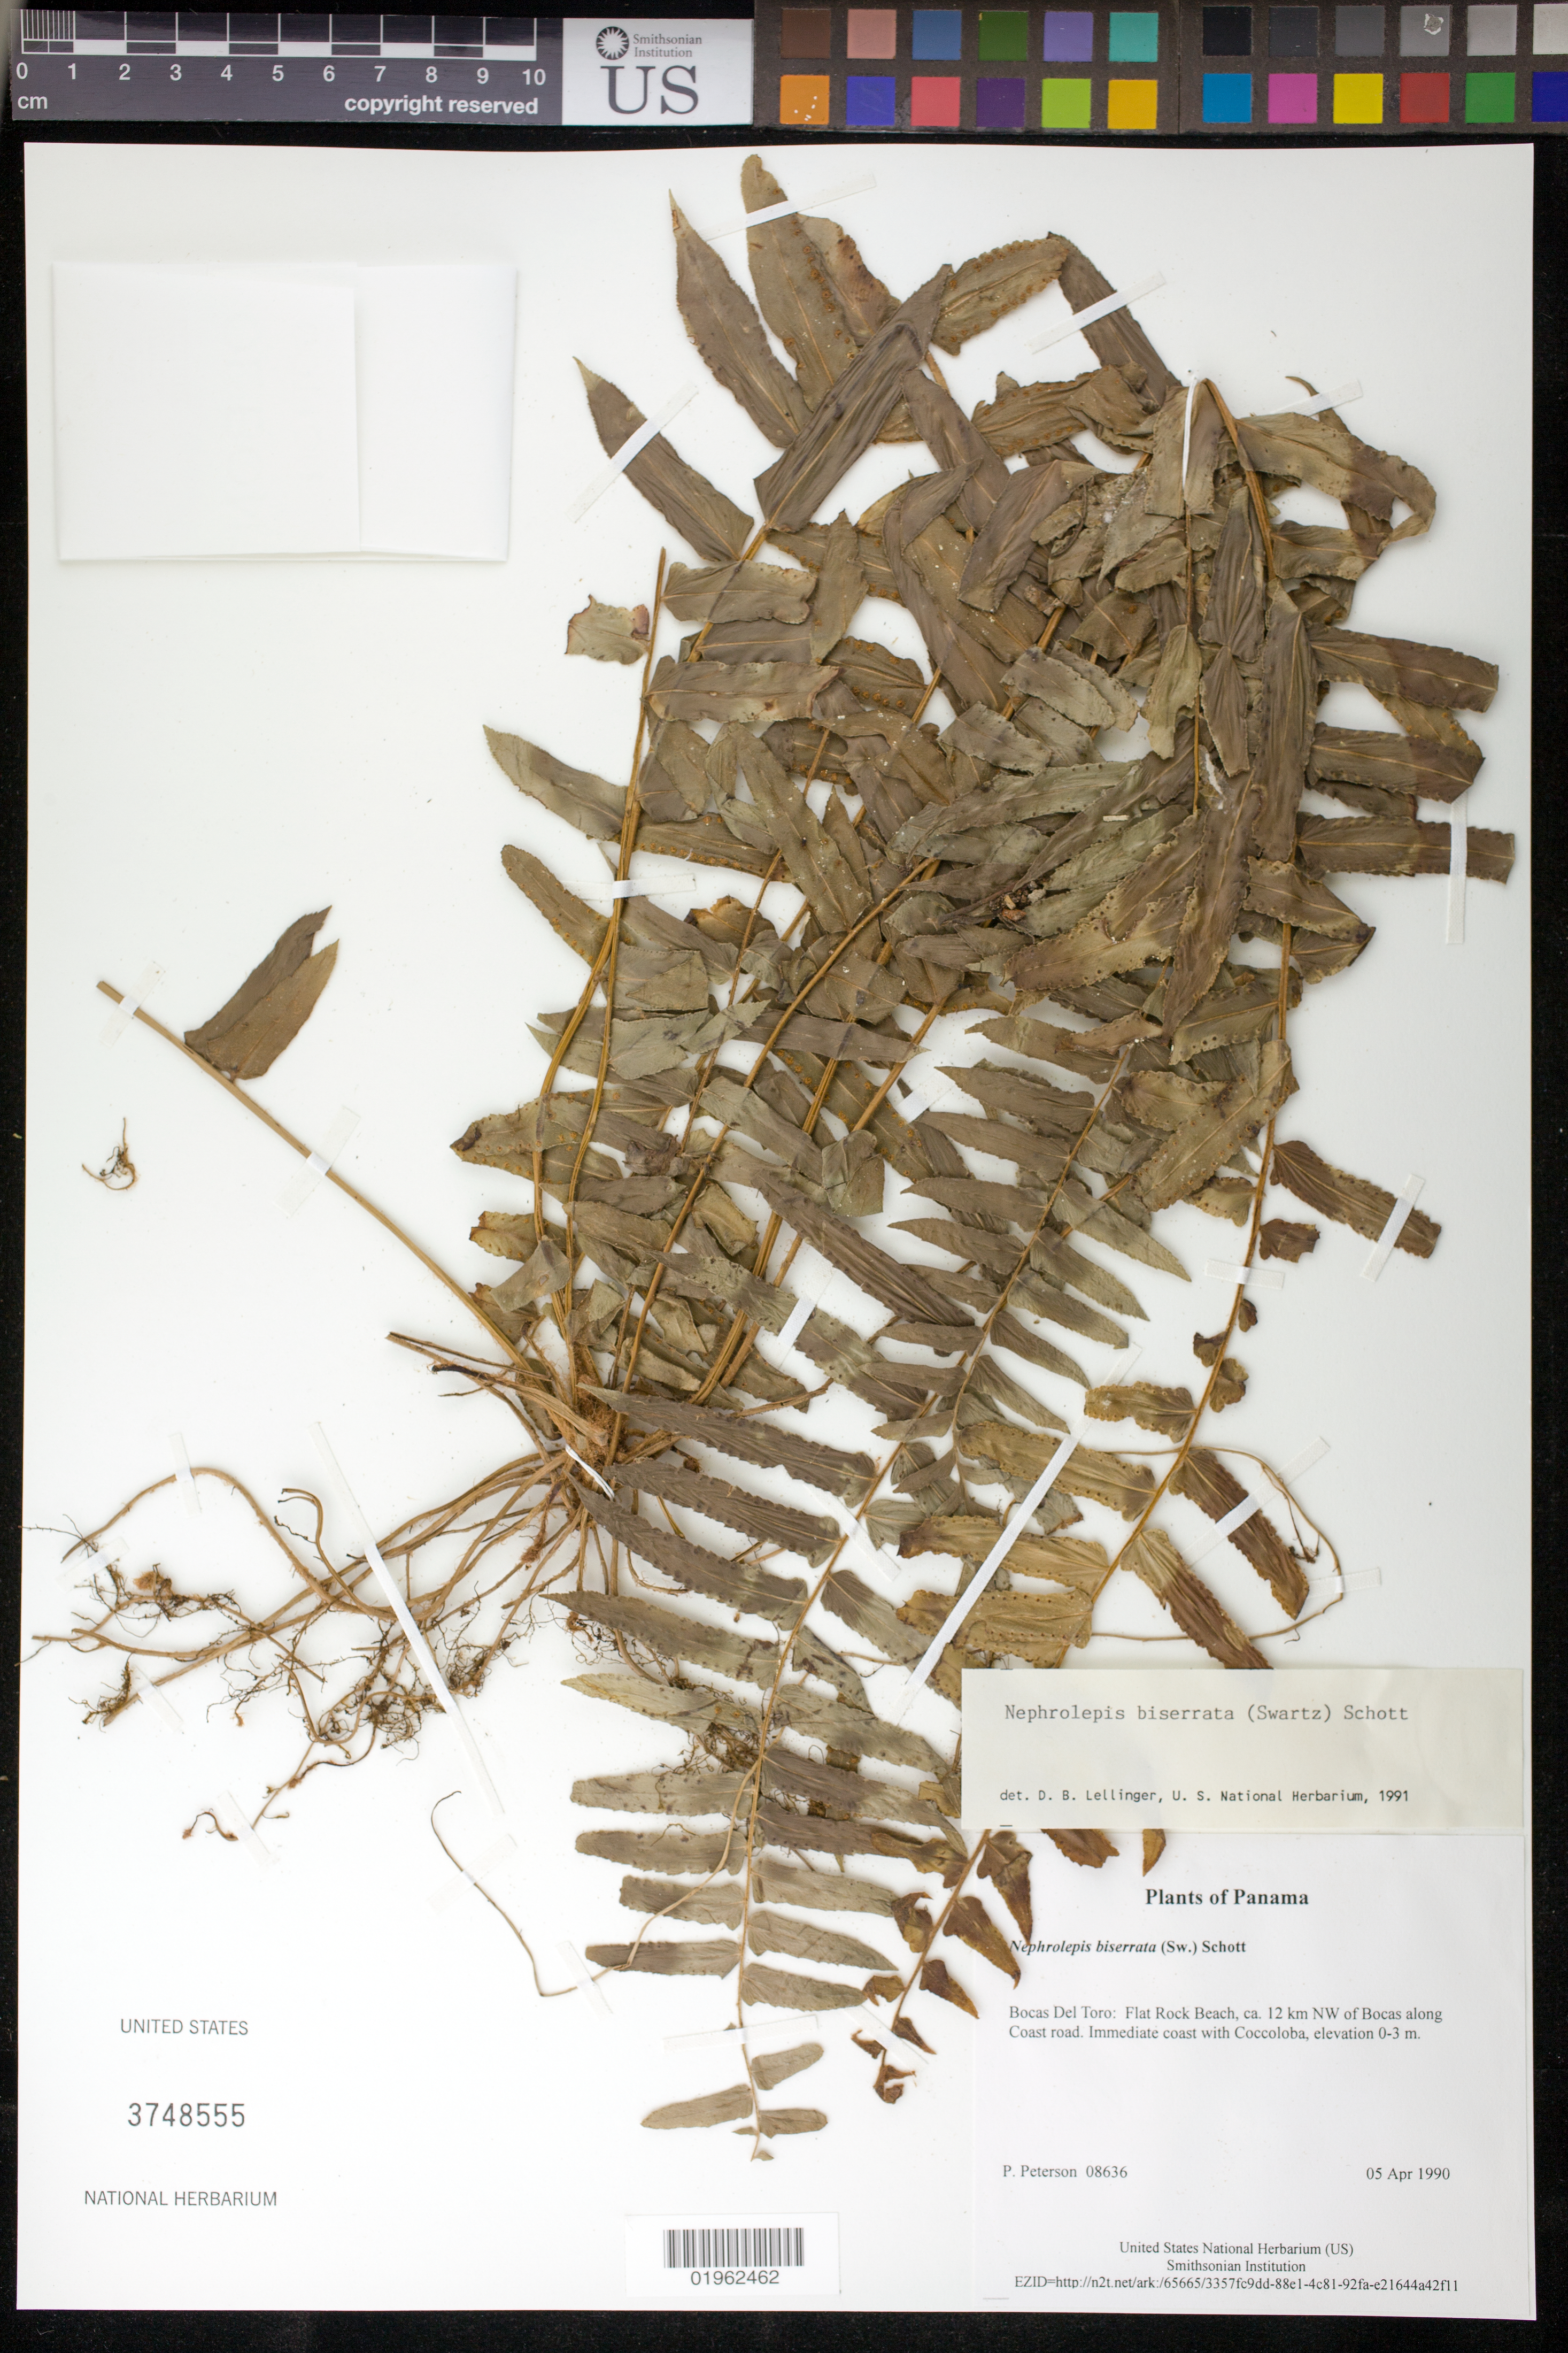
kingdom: Plantae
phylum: Tracheophyta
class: Polypodiopsida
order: Polypodiales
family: Nephrolepidaceae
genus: Nephrolepis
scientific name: Nephrolepis biserrata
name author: (Sw.) Schott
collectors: P. M. Peterson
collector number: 08636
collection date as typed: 05 Apr 1990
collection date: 1990-04-05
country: Panama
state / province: Bocas del Toro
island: Colón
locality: Flat Rock Beach, ca. 12 km NW of Bocas along Coast road.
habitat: Immediate coast with Coccoloba, elevation 0-3 m.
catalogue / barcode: US 3748555